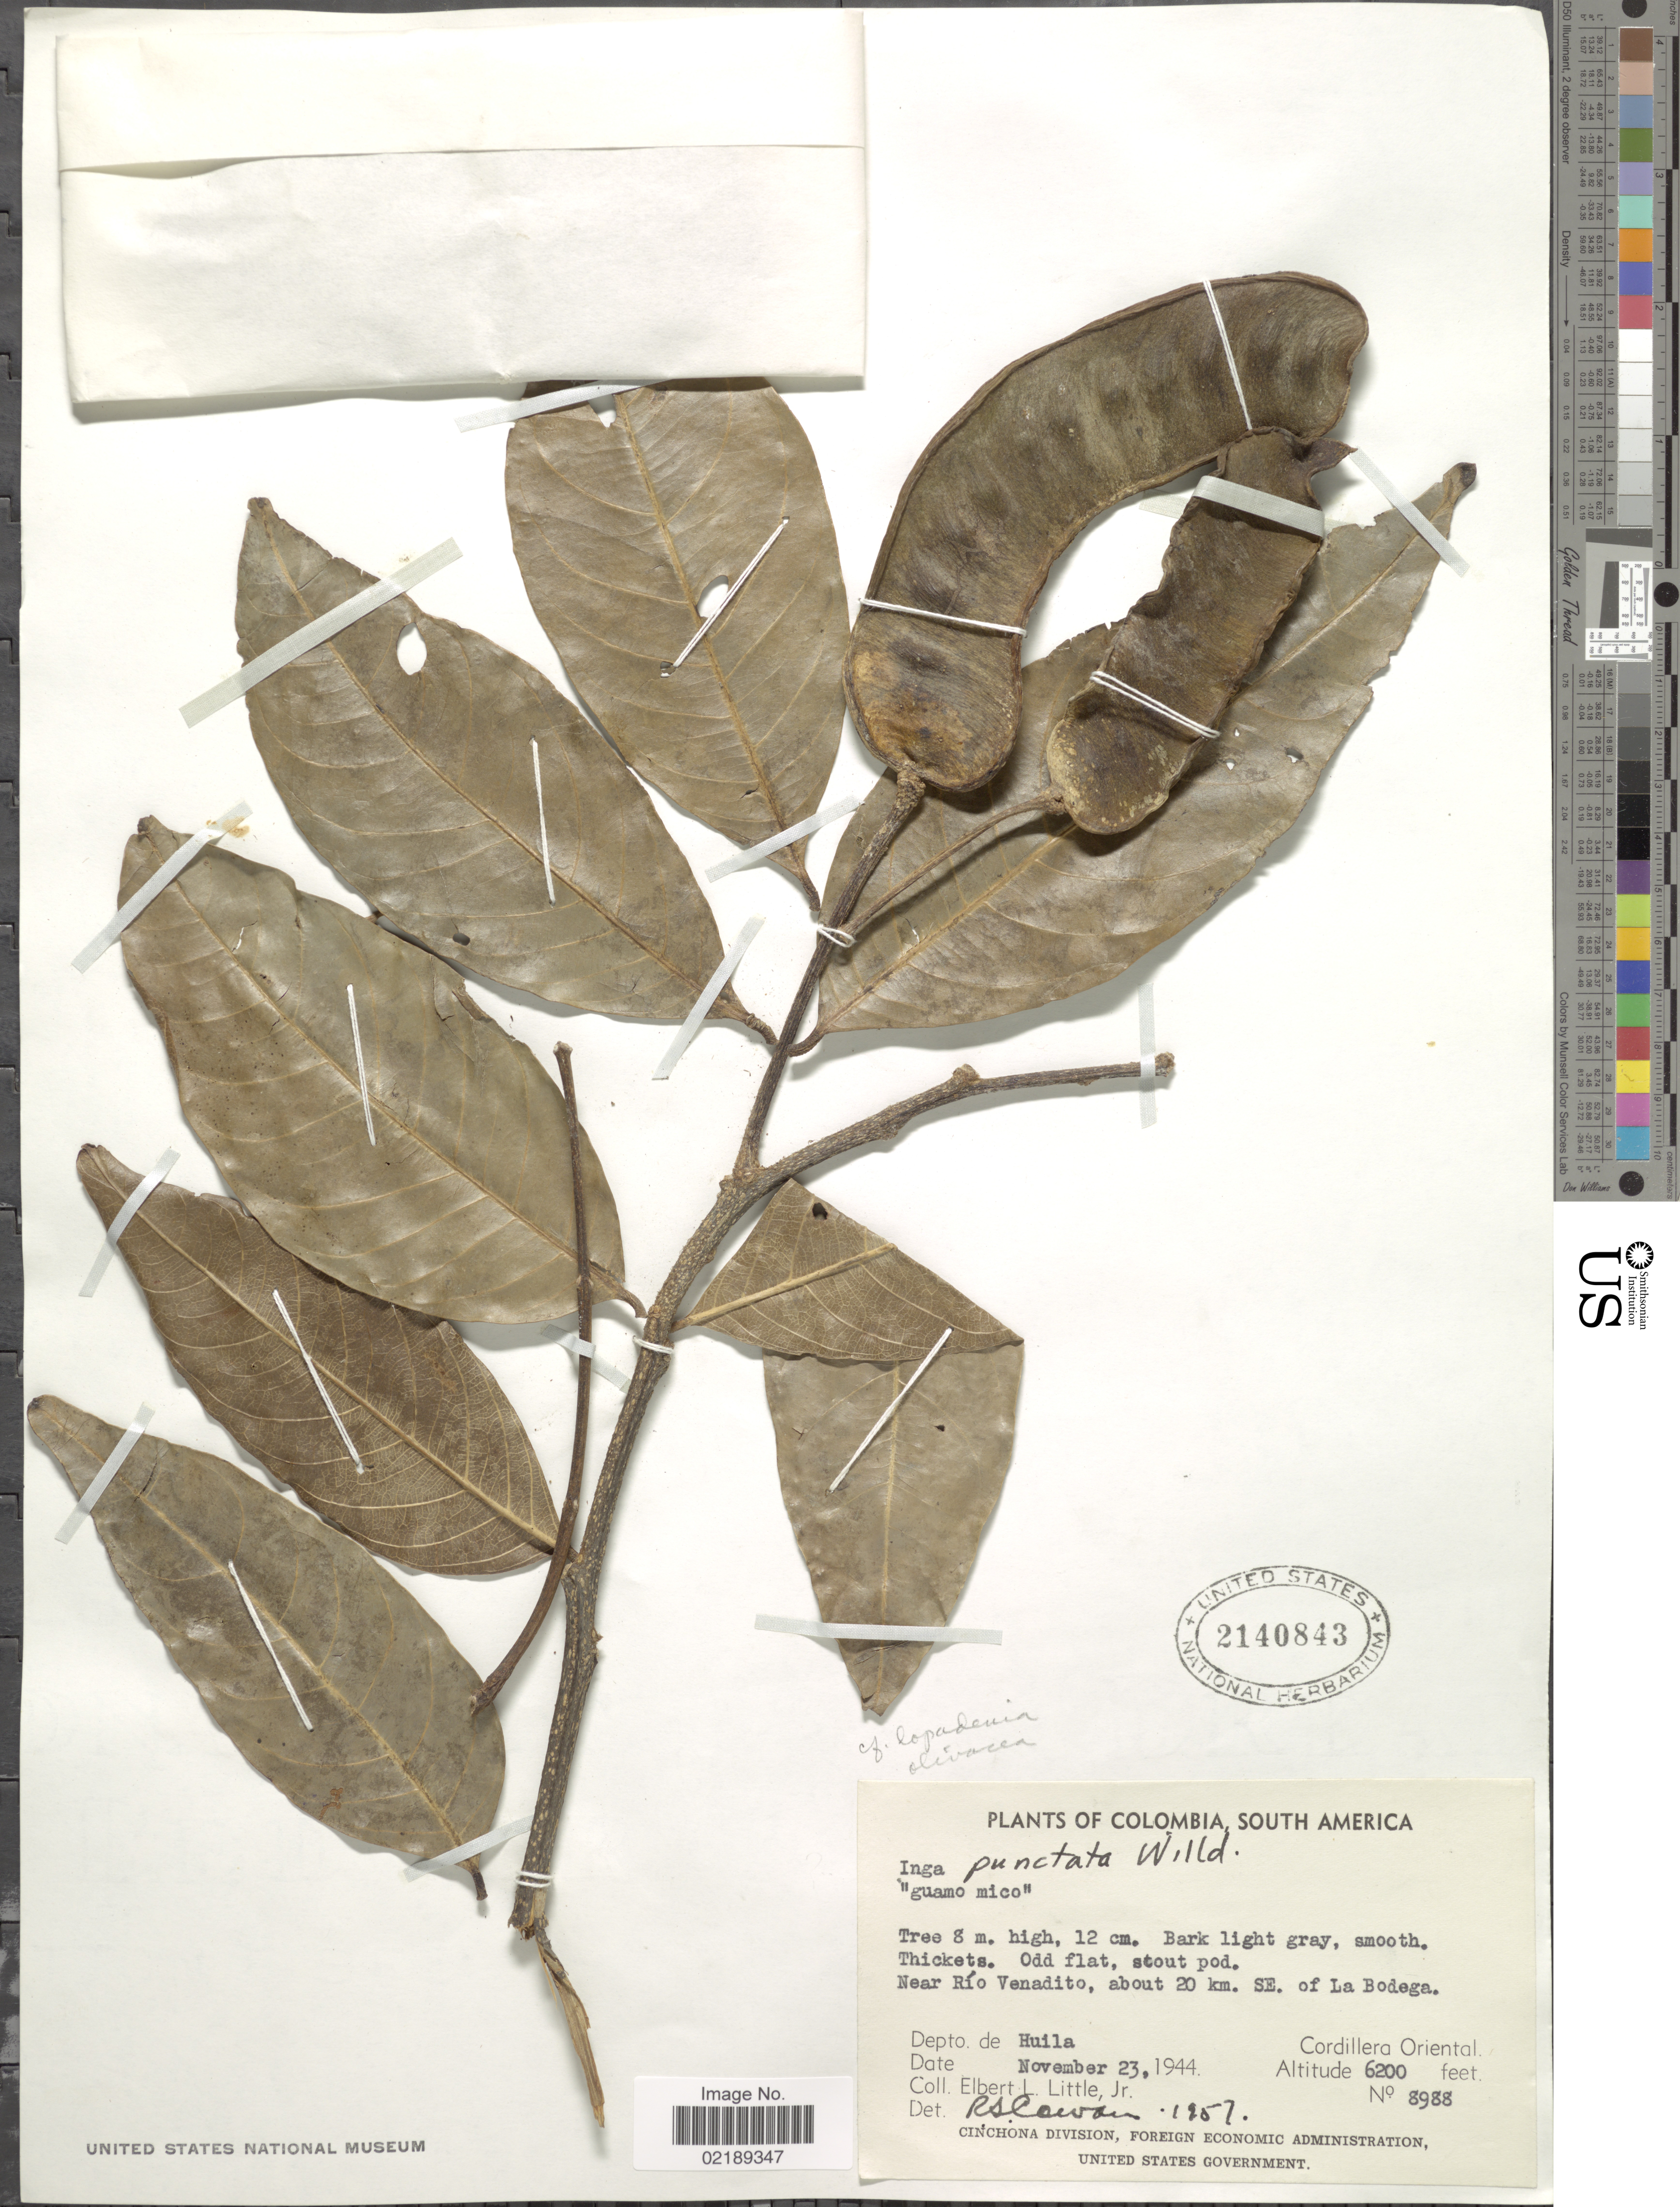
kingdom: Plantae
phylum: Tracheophyta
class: Magnoliopsida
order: Fabales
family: Fabaceae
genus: Inga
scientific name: Inga punctata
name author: Willd.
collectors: E. L. Little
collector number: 8988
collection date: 1944-11-23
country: Colombia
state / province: Huila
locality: Near Rio Venadito, about 20 km. SE of La Bodega, Cordillera Oriental.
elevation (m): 1890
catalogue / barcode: US 214083